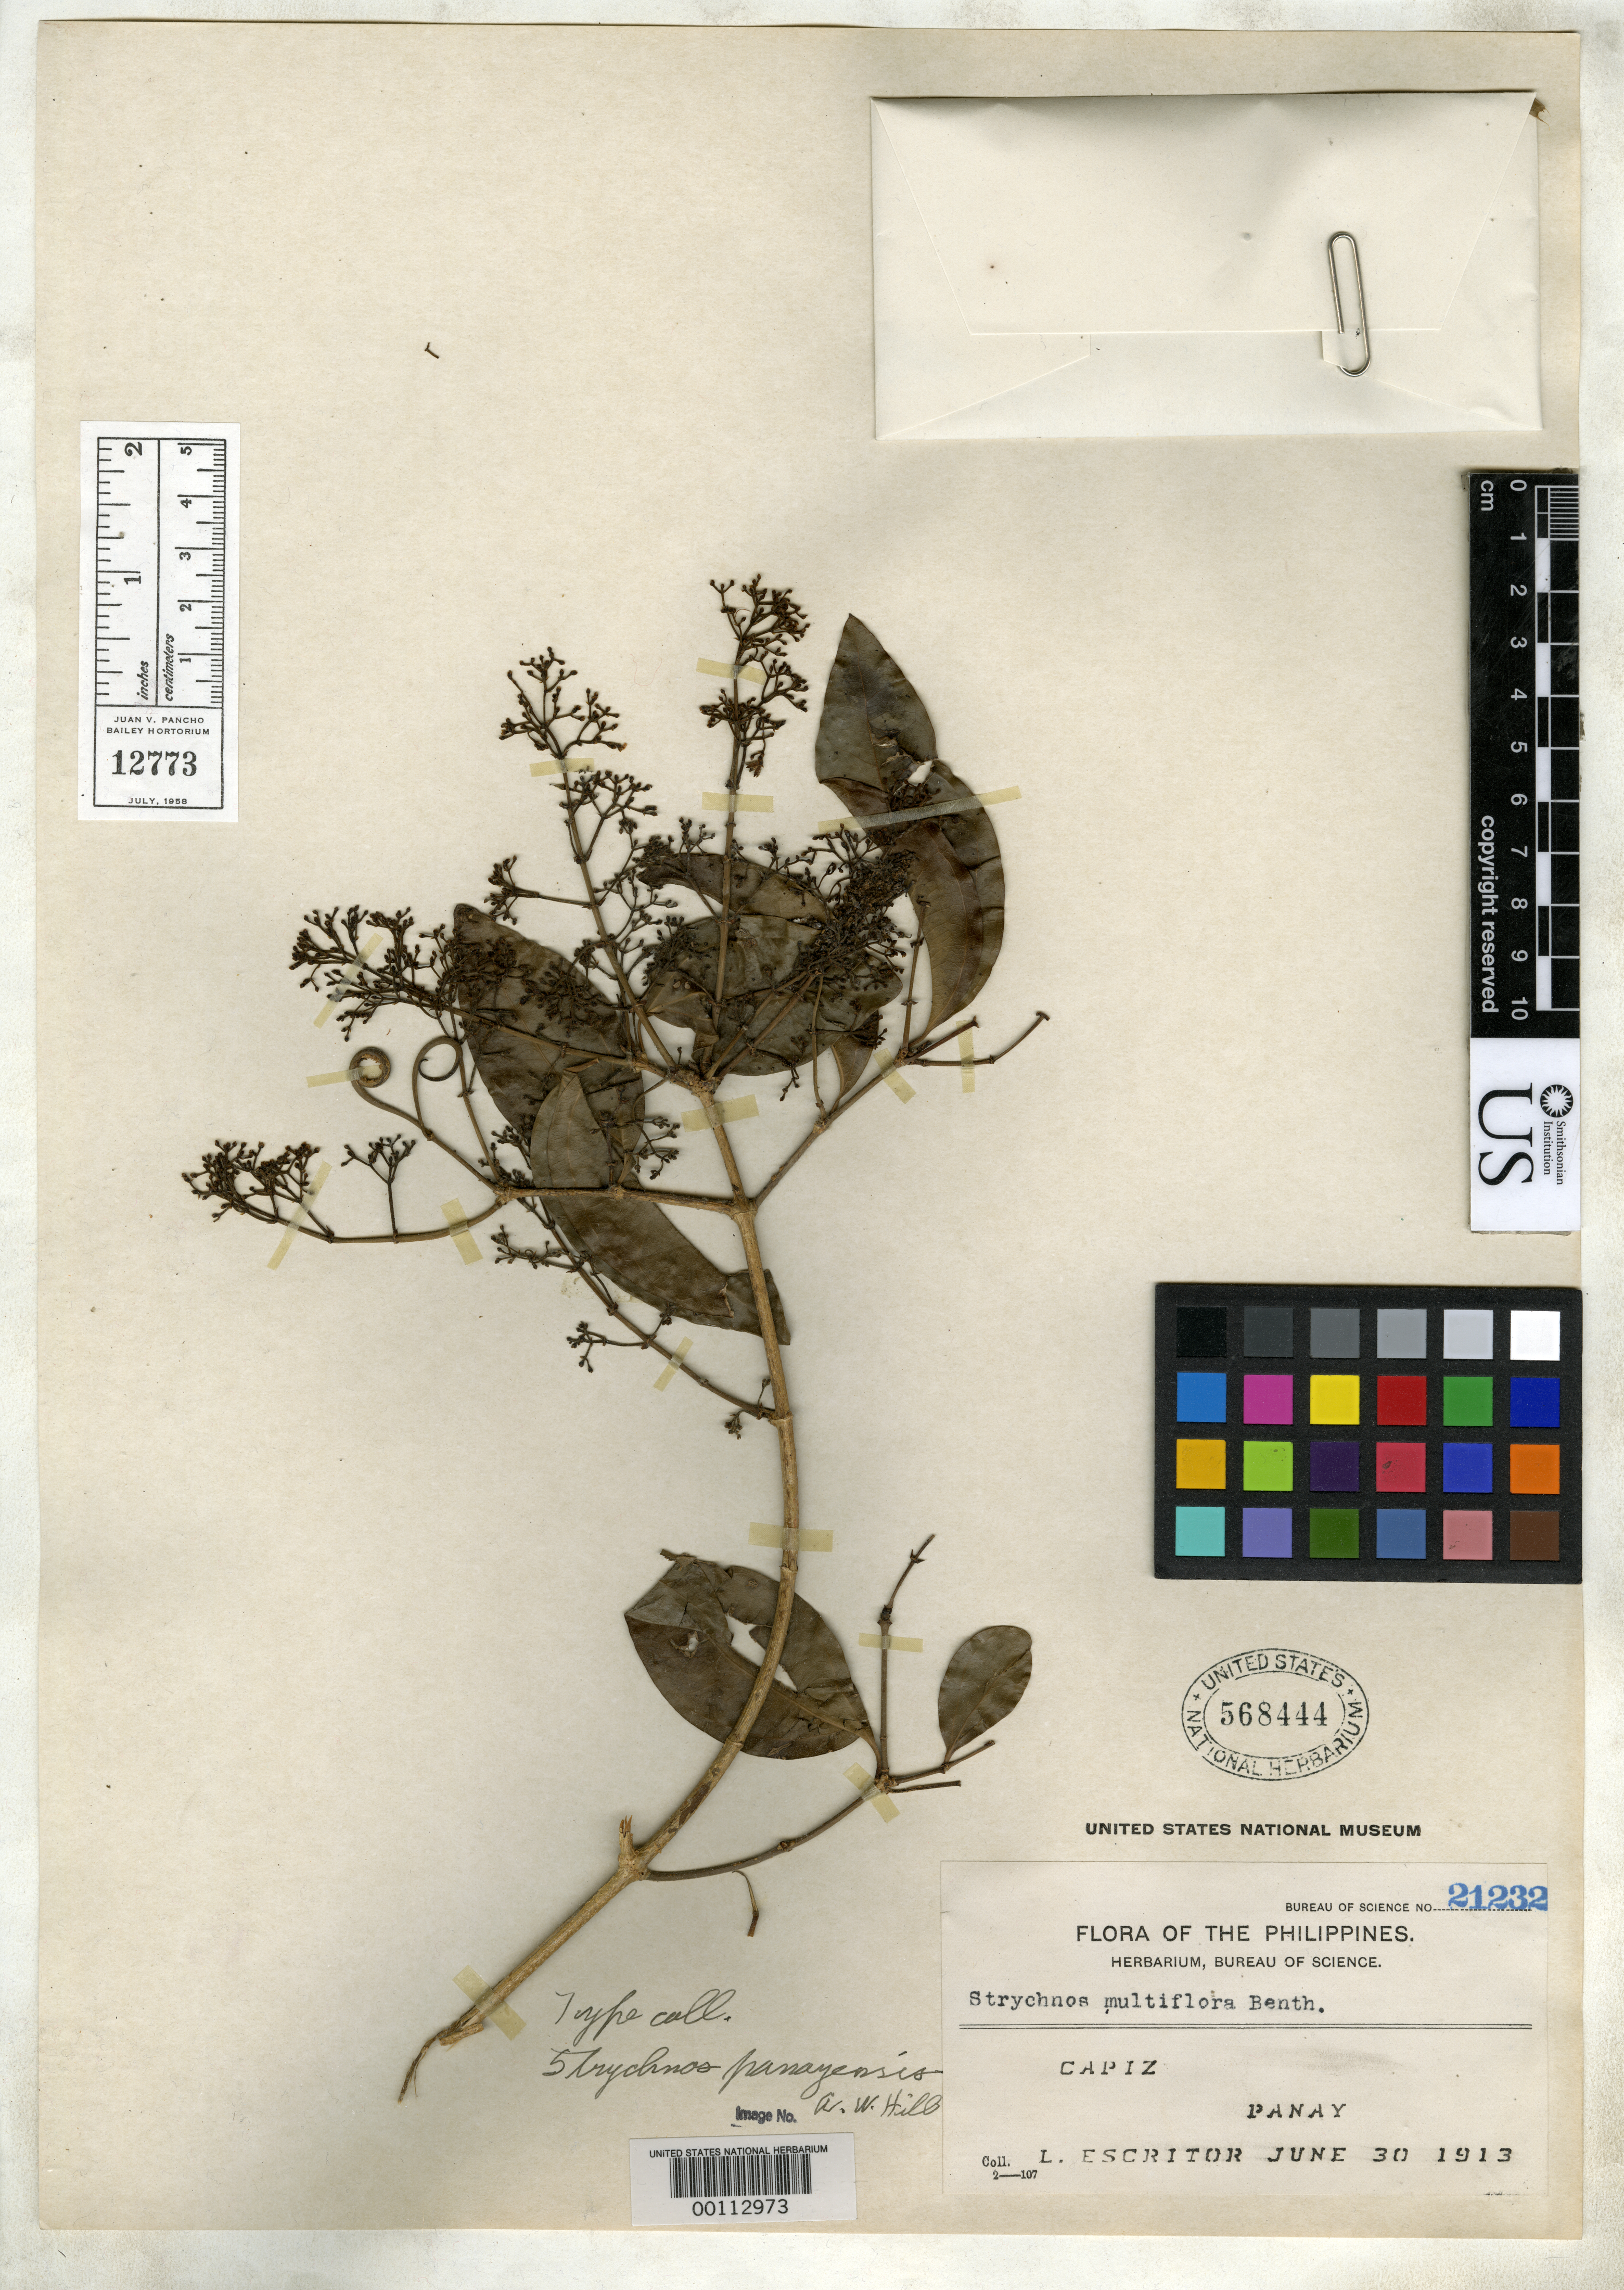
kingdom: Plantae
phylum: Tracheophyta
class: Magnoliopsida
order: Gentianales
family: Loganiaceae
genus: Strychnos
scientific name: Strychnos panayensis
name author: A.W. Hill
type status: Isotype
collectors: L. Escritor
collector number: Bur. Sci. 21232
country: Philippines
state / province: Western Visayas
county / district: Capiz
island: Panay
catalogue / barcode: US 568444